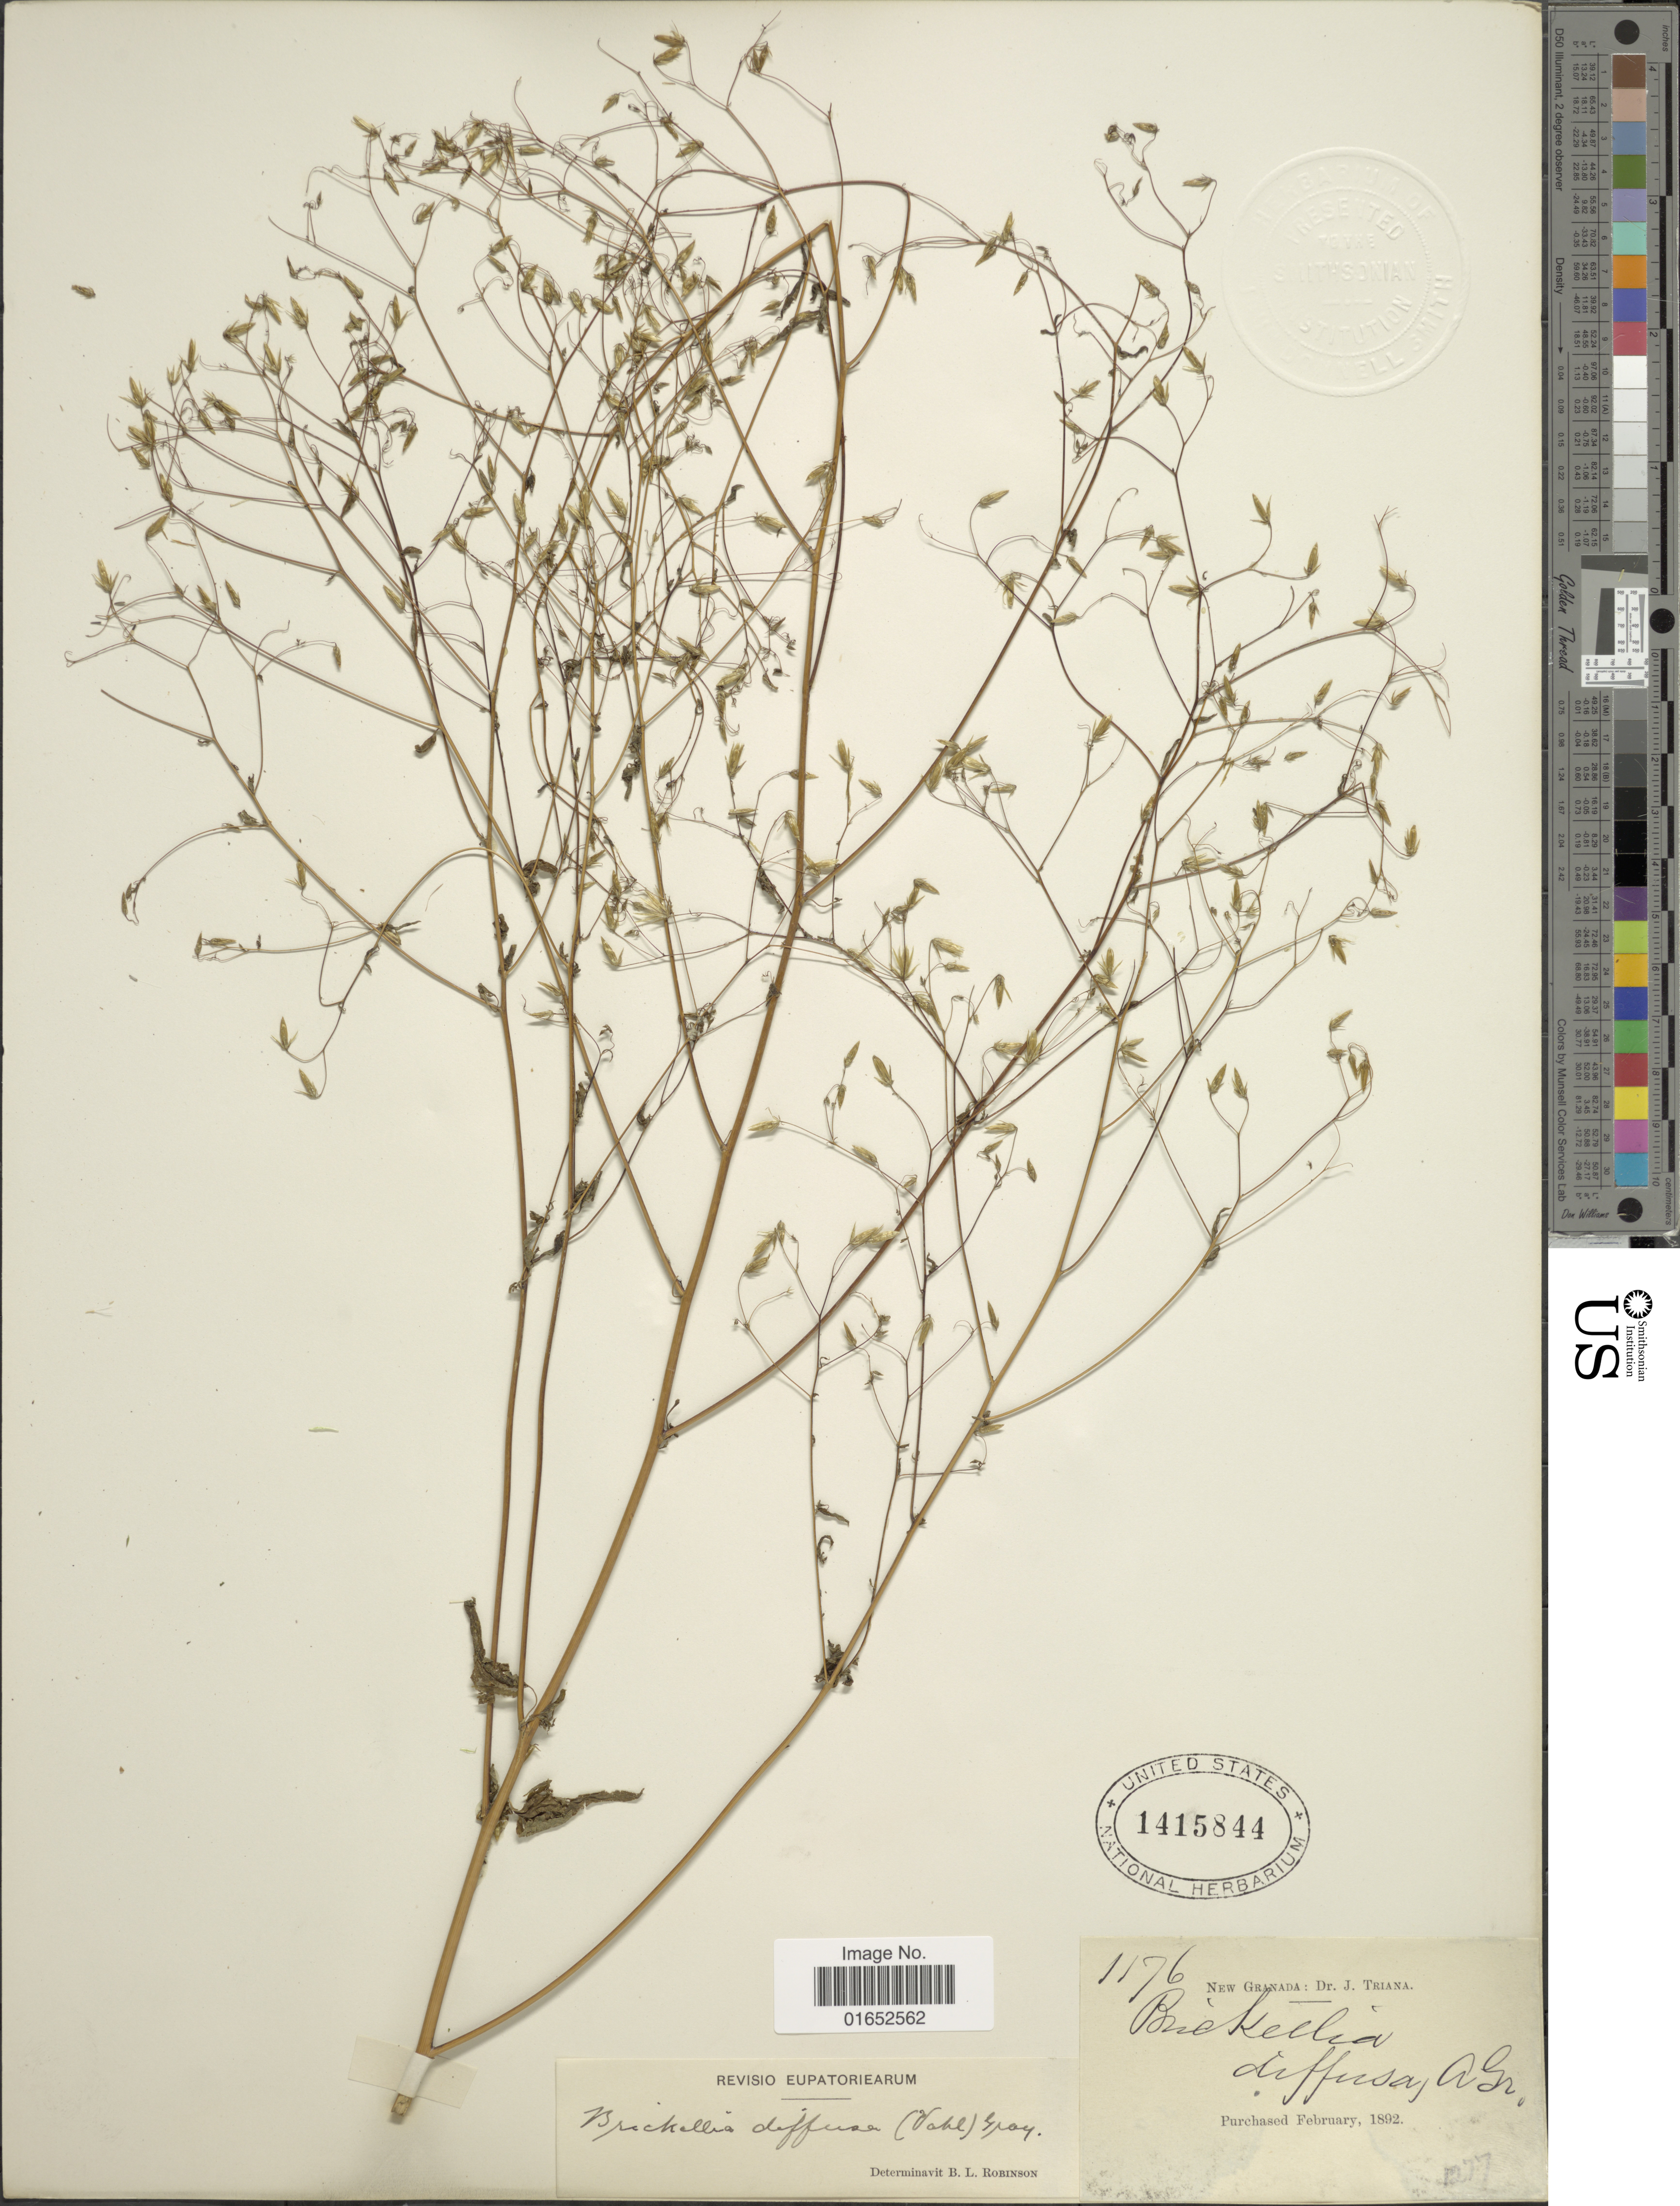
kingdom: Plantae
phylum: Tracheophyta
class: Magnoliopsida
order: Asterales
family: Asteraceae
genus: Brickellia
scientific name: Brickellia diffusa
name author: (Vahl) A. Gray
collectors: J. Triana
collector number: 1176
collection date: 1892-02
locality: New Granada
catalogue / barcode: US 1415844